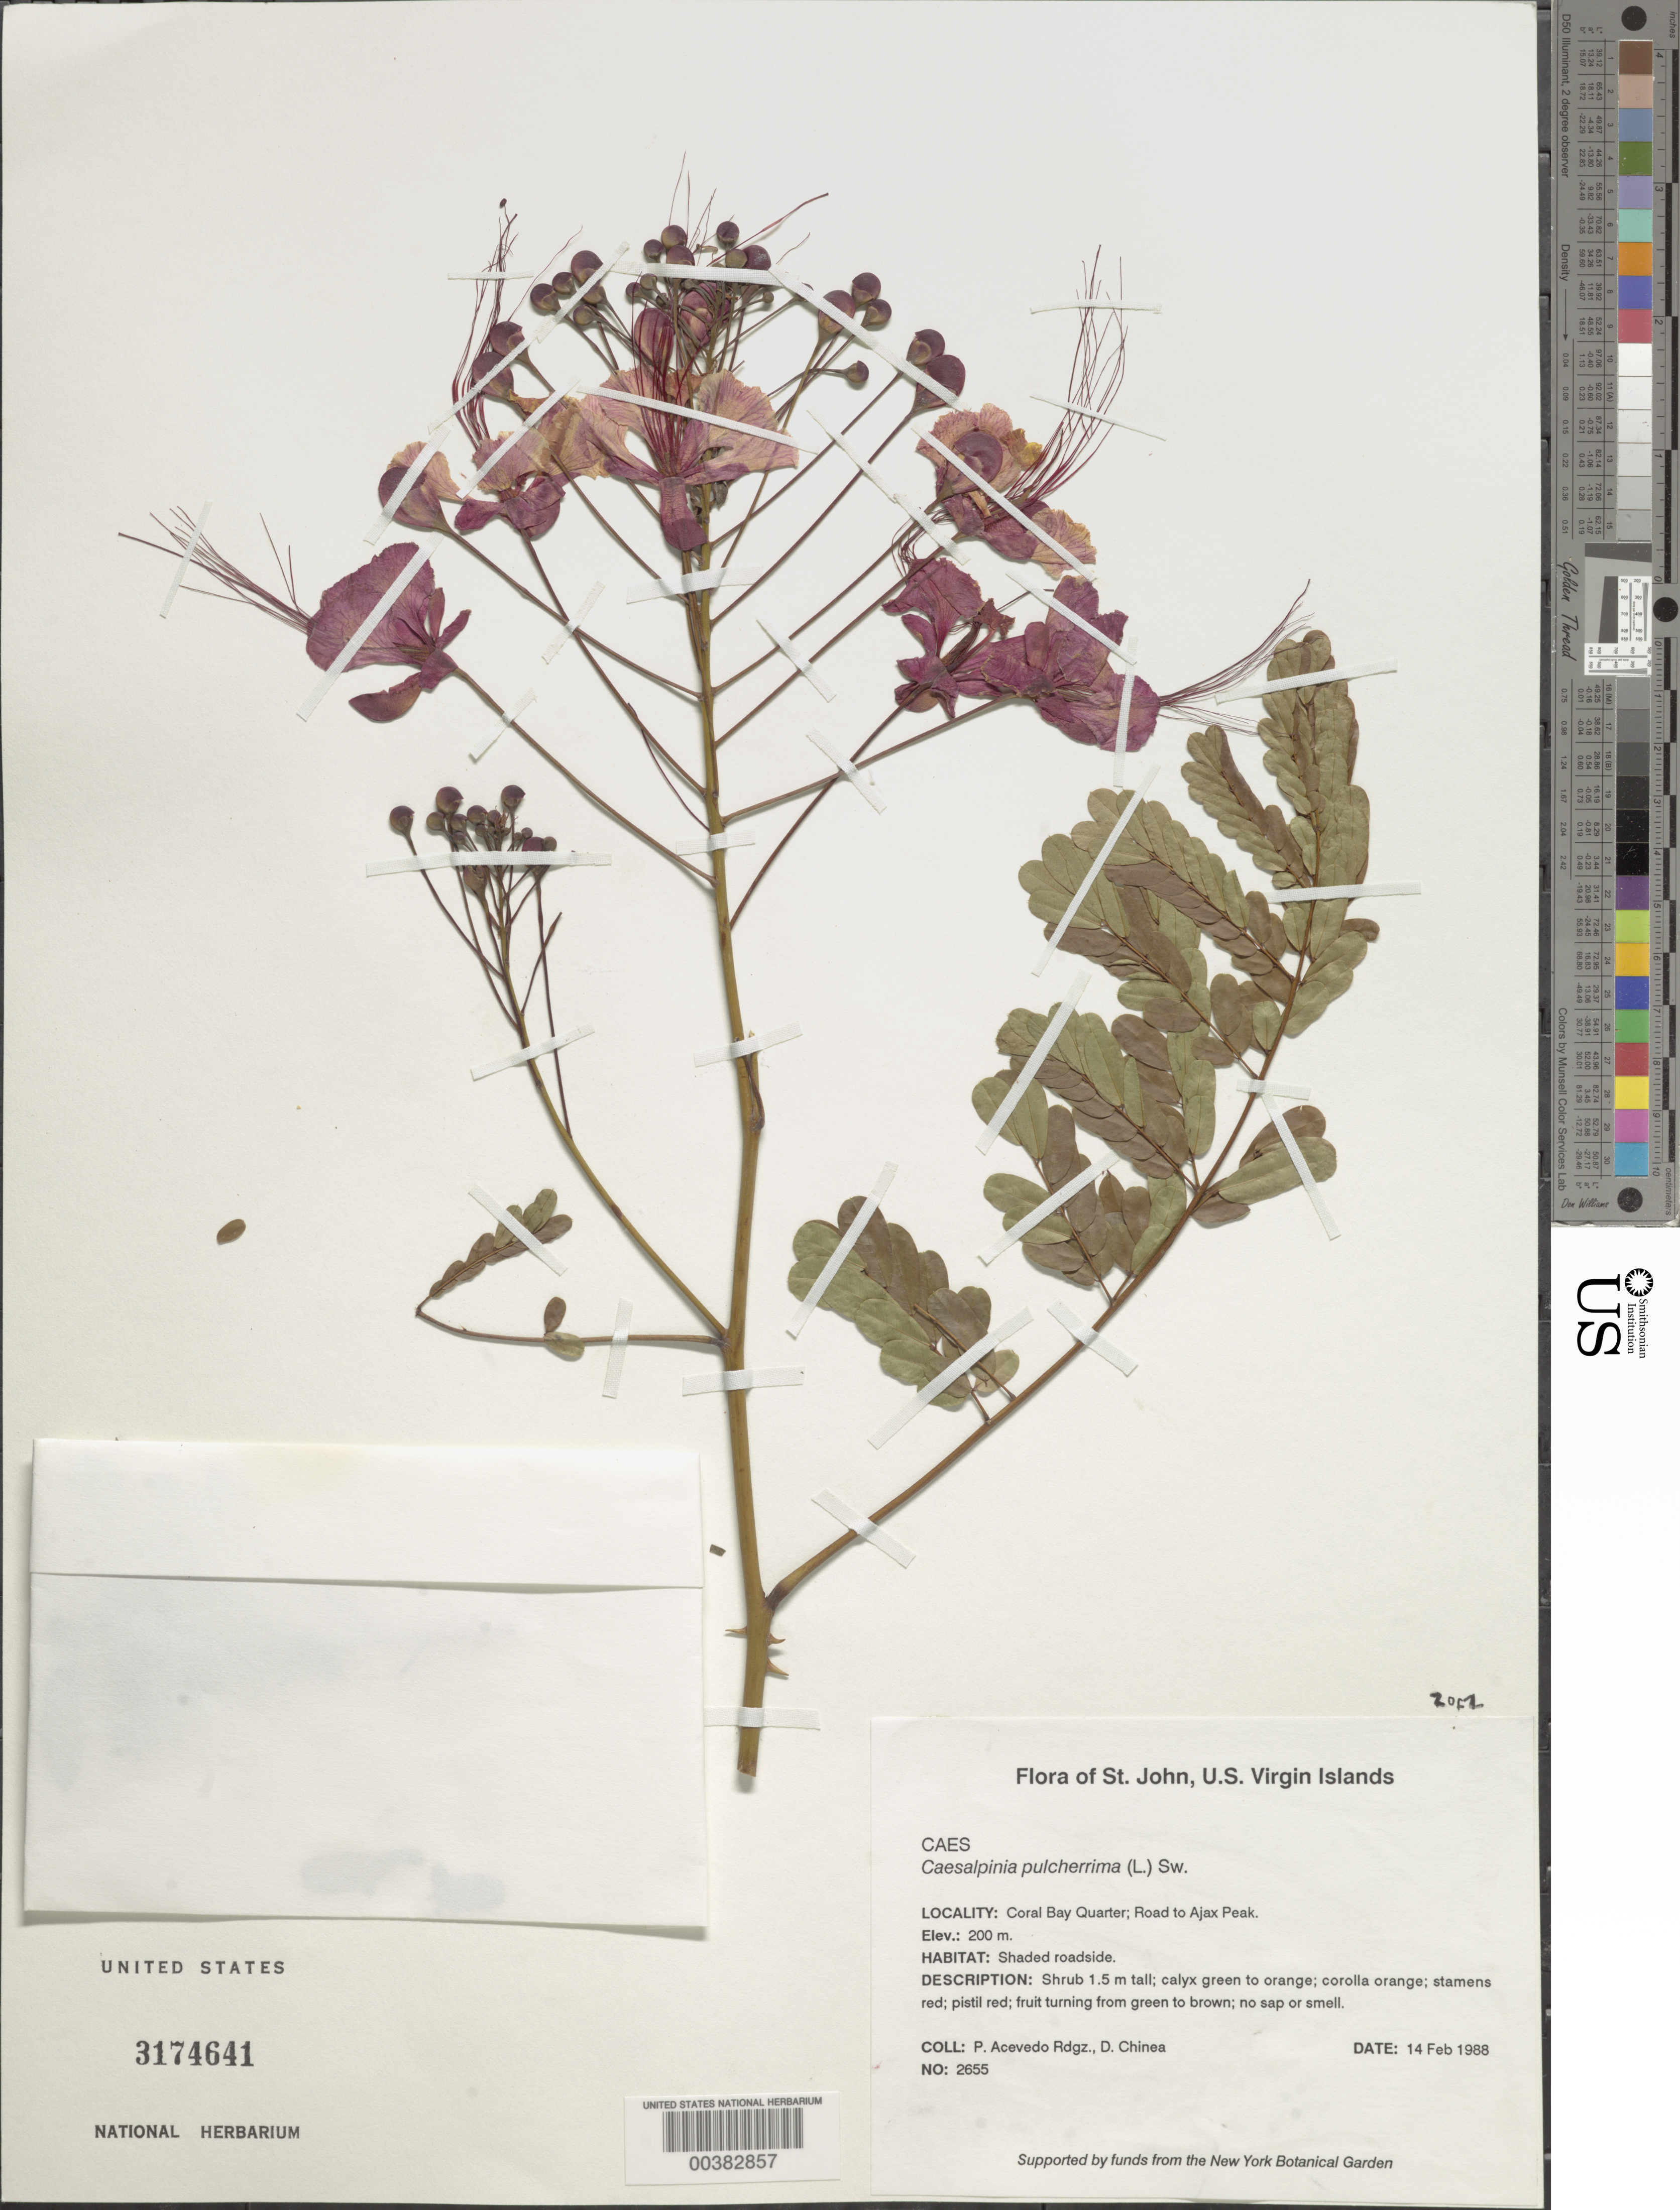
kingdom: Plantae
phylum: Tracheophyta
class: Magnoliopsida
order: Fabales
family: Fabaceae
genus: Caesalpinia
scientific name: Caesalpinia pulcherrima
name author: (L.) Sw.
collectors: P. Acevedo-Rodr. & D. Chinea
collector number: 2655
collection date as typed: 14 Feb 1988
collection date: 1988-02-14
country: U.S. Virgin Islands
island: St. John Island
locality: Coral bay quarter; road to ajax peak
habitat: Shaded roadside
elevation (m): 200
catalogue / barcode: US 3174641